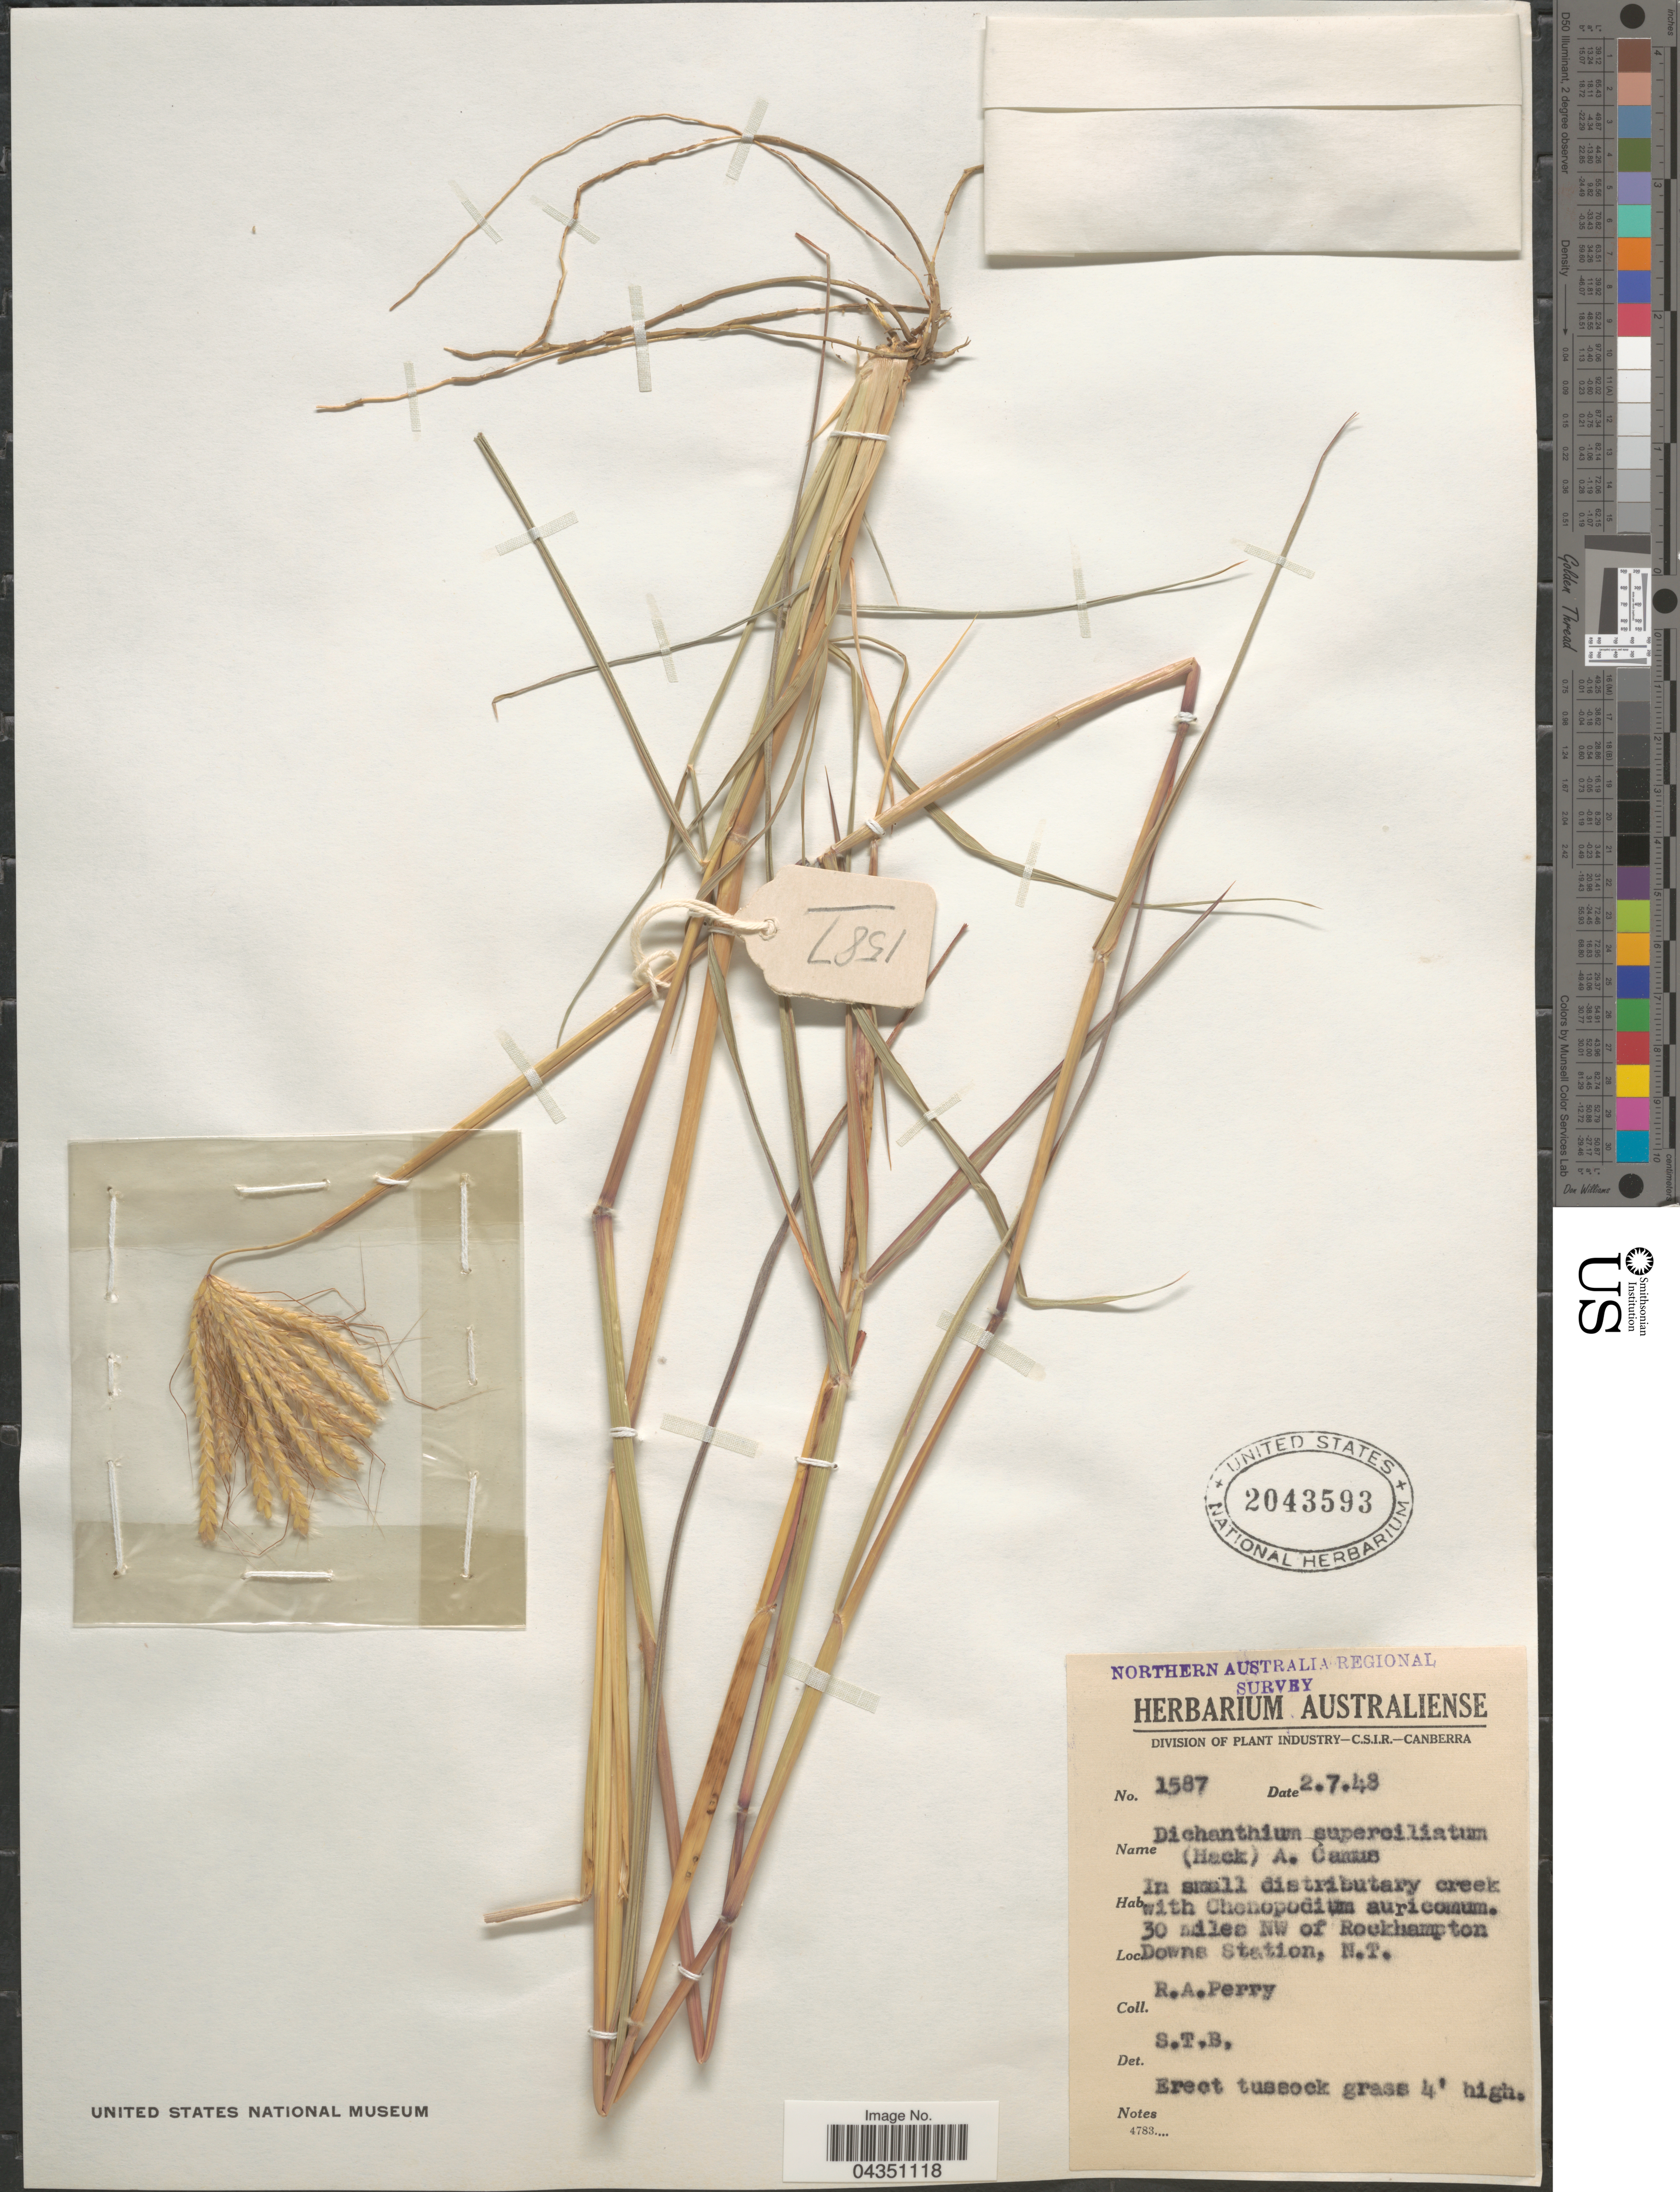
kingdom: Plantae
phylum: Tracheophyta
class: Liliopsida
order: Poales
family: Poaceae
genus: Dichanthium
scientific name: Dichanthium sericeum subsp. polystachyum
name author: (Benth.) B.K. Simon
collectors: Perry, R. A.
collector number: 1587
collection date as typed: Transcribed d/m/y: 2/7/48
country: Australia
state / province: Northern Territory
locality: Northern Australia Regional Survey. 30 miles NW of Rockhampton Downs Station, N.T.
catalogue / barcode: US 2043593